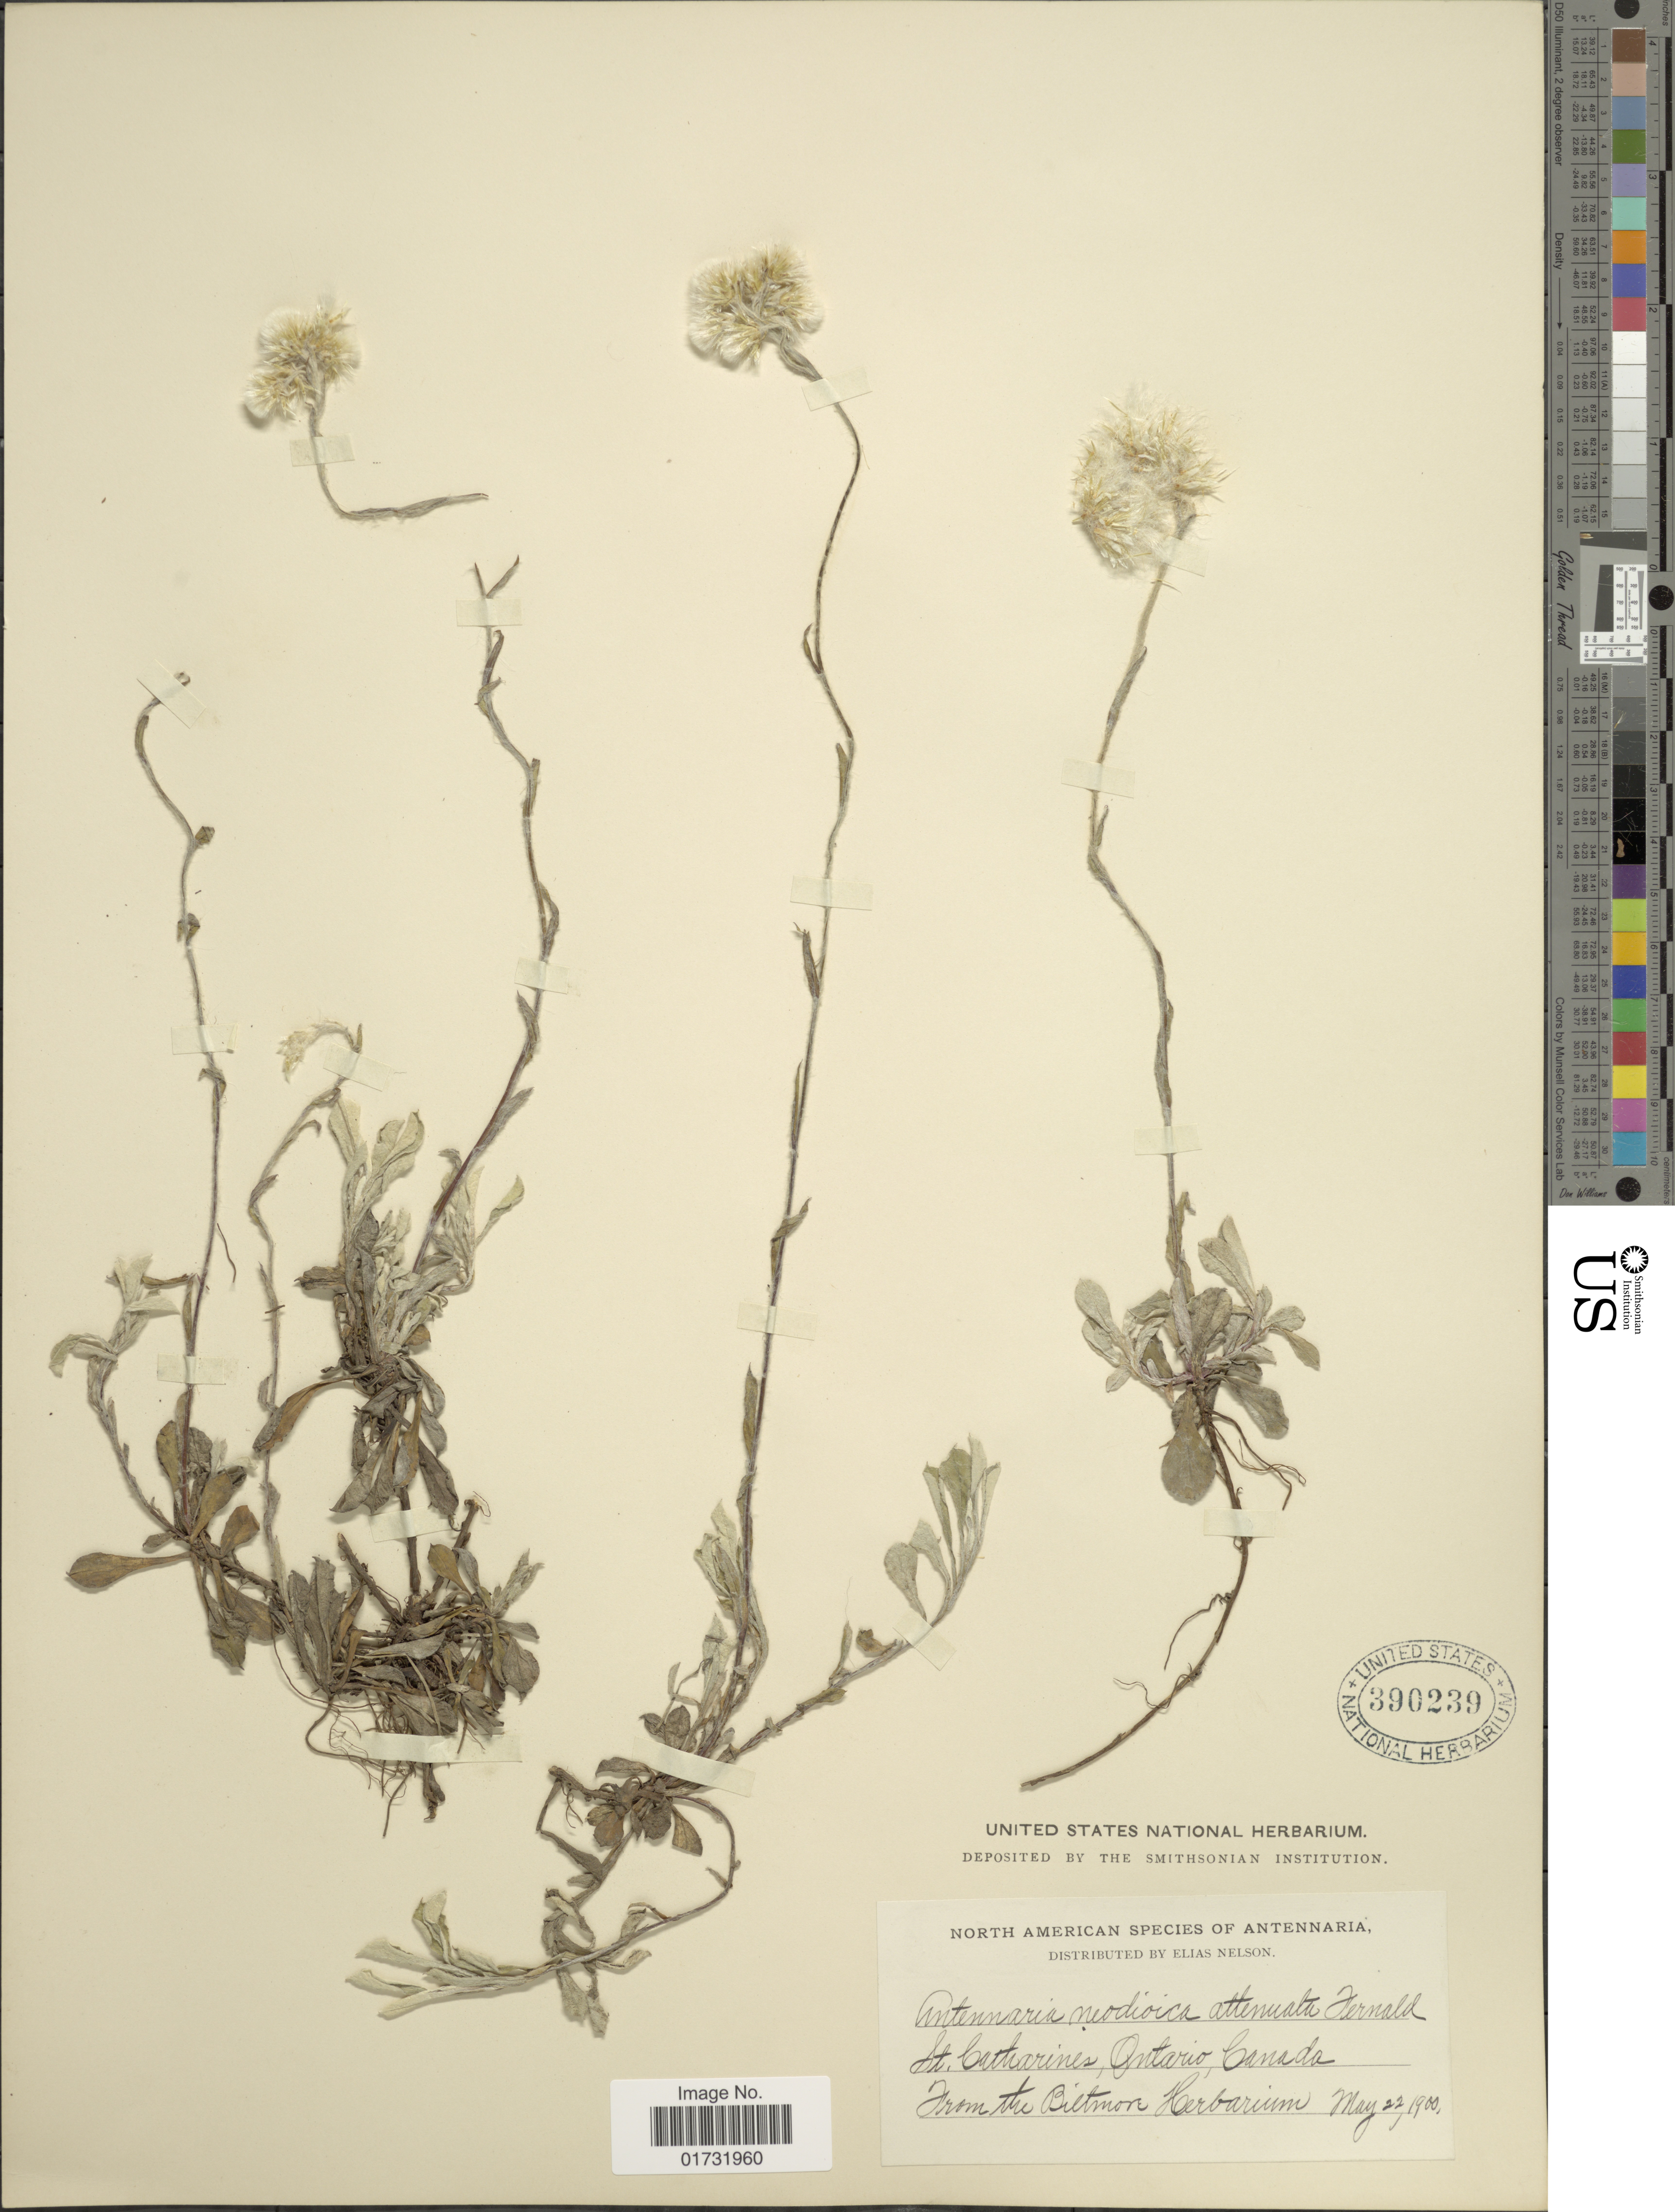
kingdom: Plantae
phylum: Tracheophyta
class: Magnoliopsida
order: Asterales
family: Asteraceae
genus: Antennaria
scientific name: Antennaria neodioica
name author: Greene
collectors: ex herb. Biltmore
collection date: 1900-05-22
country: Canada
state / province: Ontario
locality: St. Catharines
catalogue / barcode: US 390239